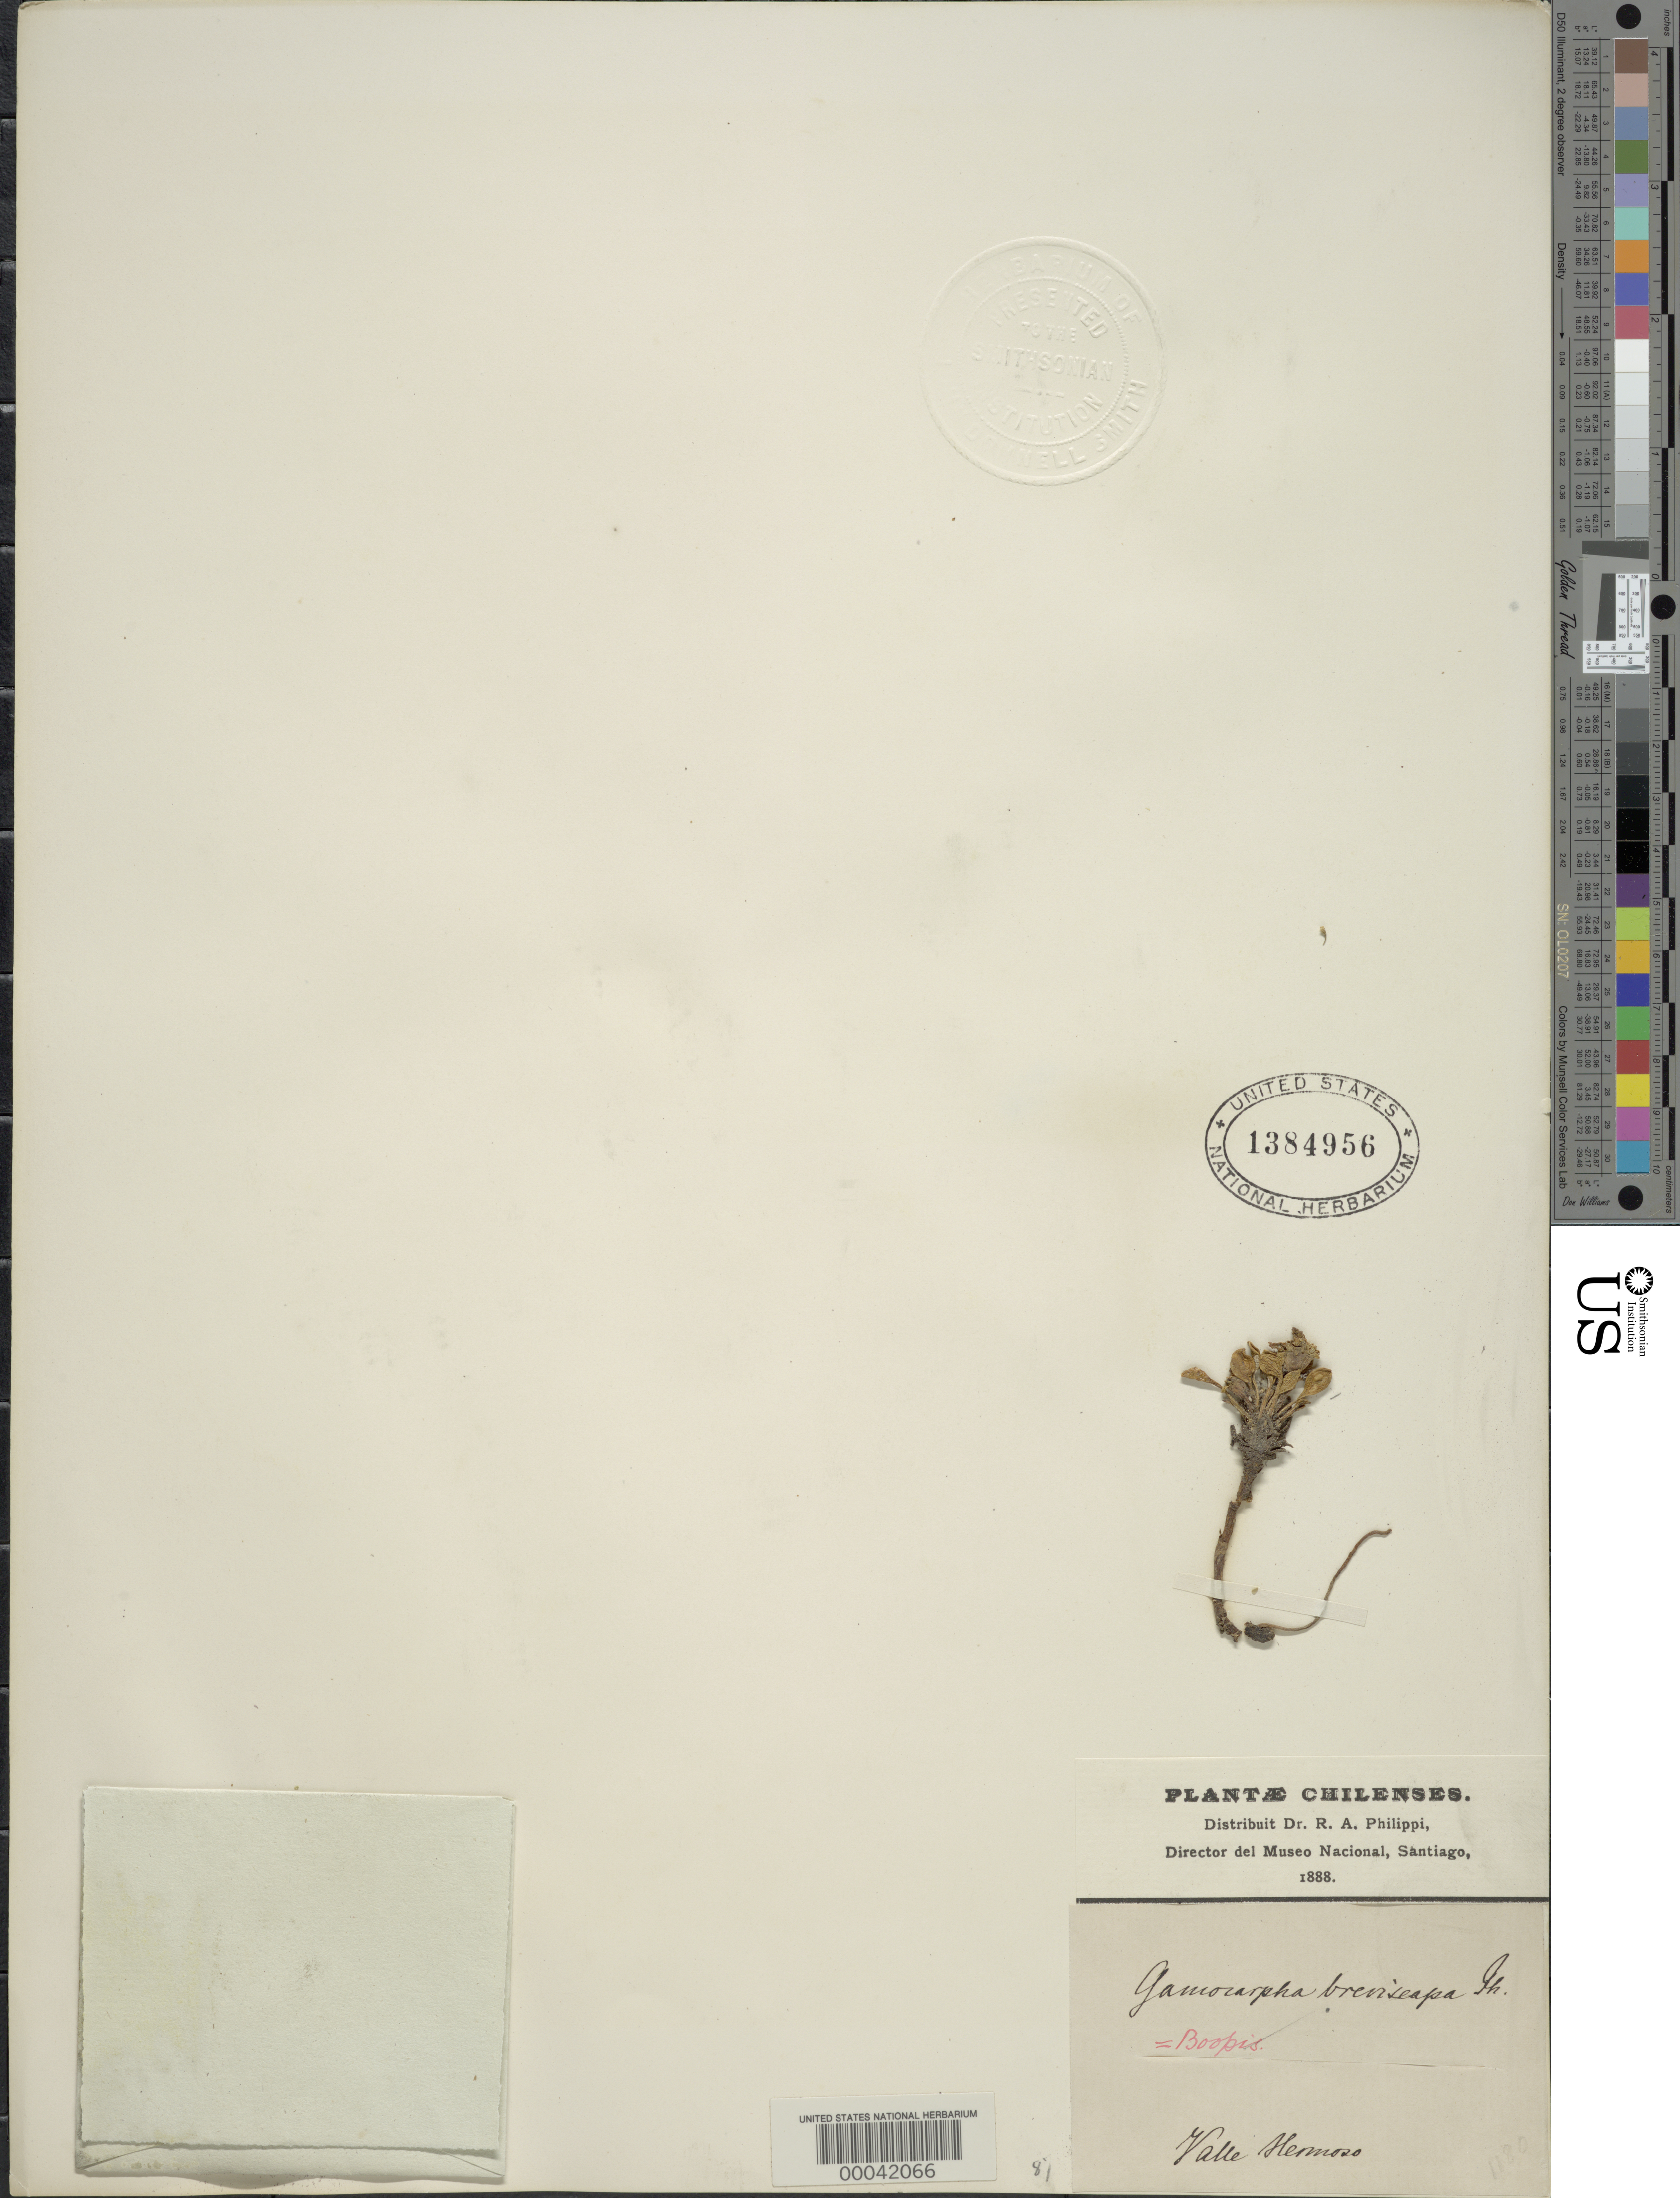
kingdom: Plantae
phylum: Tracheophyta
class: Magnoliopsida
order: Asterales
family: Calyceraceae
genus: Boopis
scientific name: Boopis breviscapa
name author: Phil.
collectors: R. A. Philippi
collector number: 1180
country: Chile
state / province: Región Metropolitana (RM)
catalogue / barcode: US 1384956